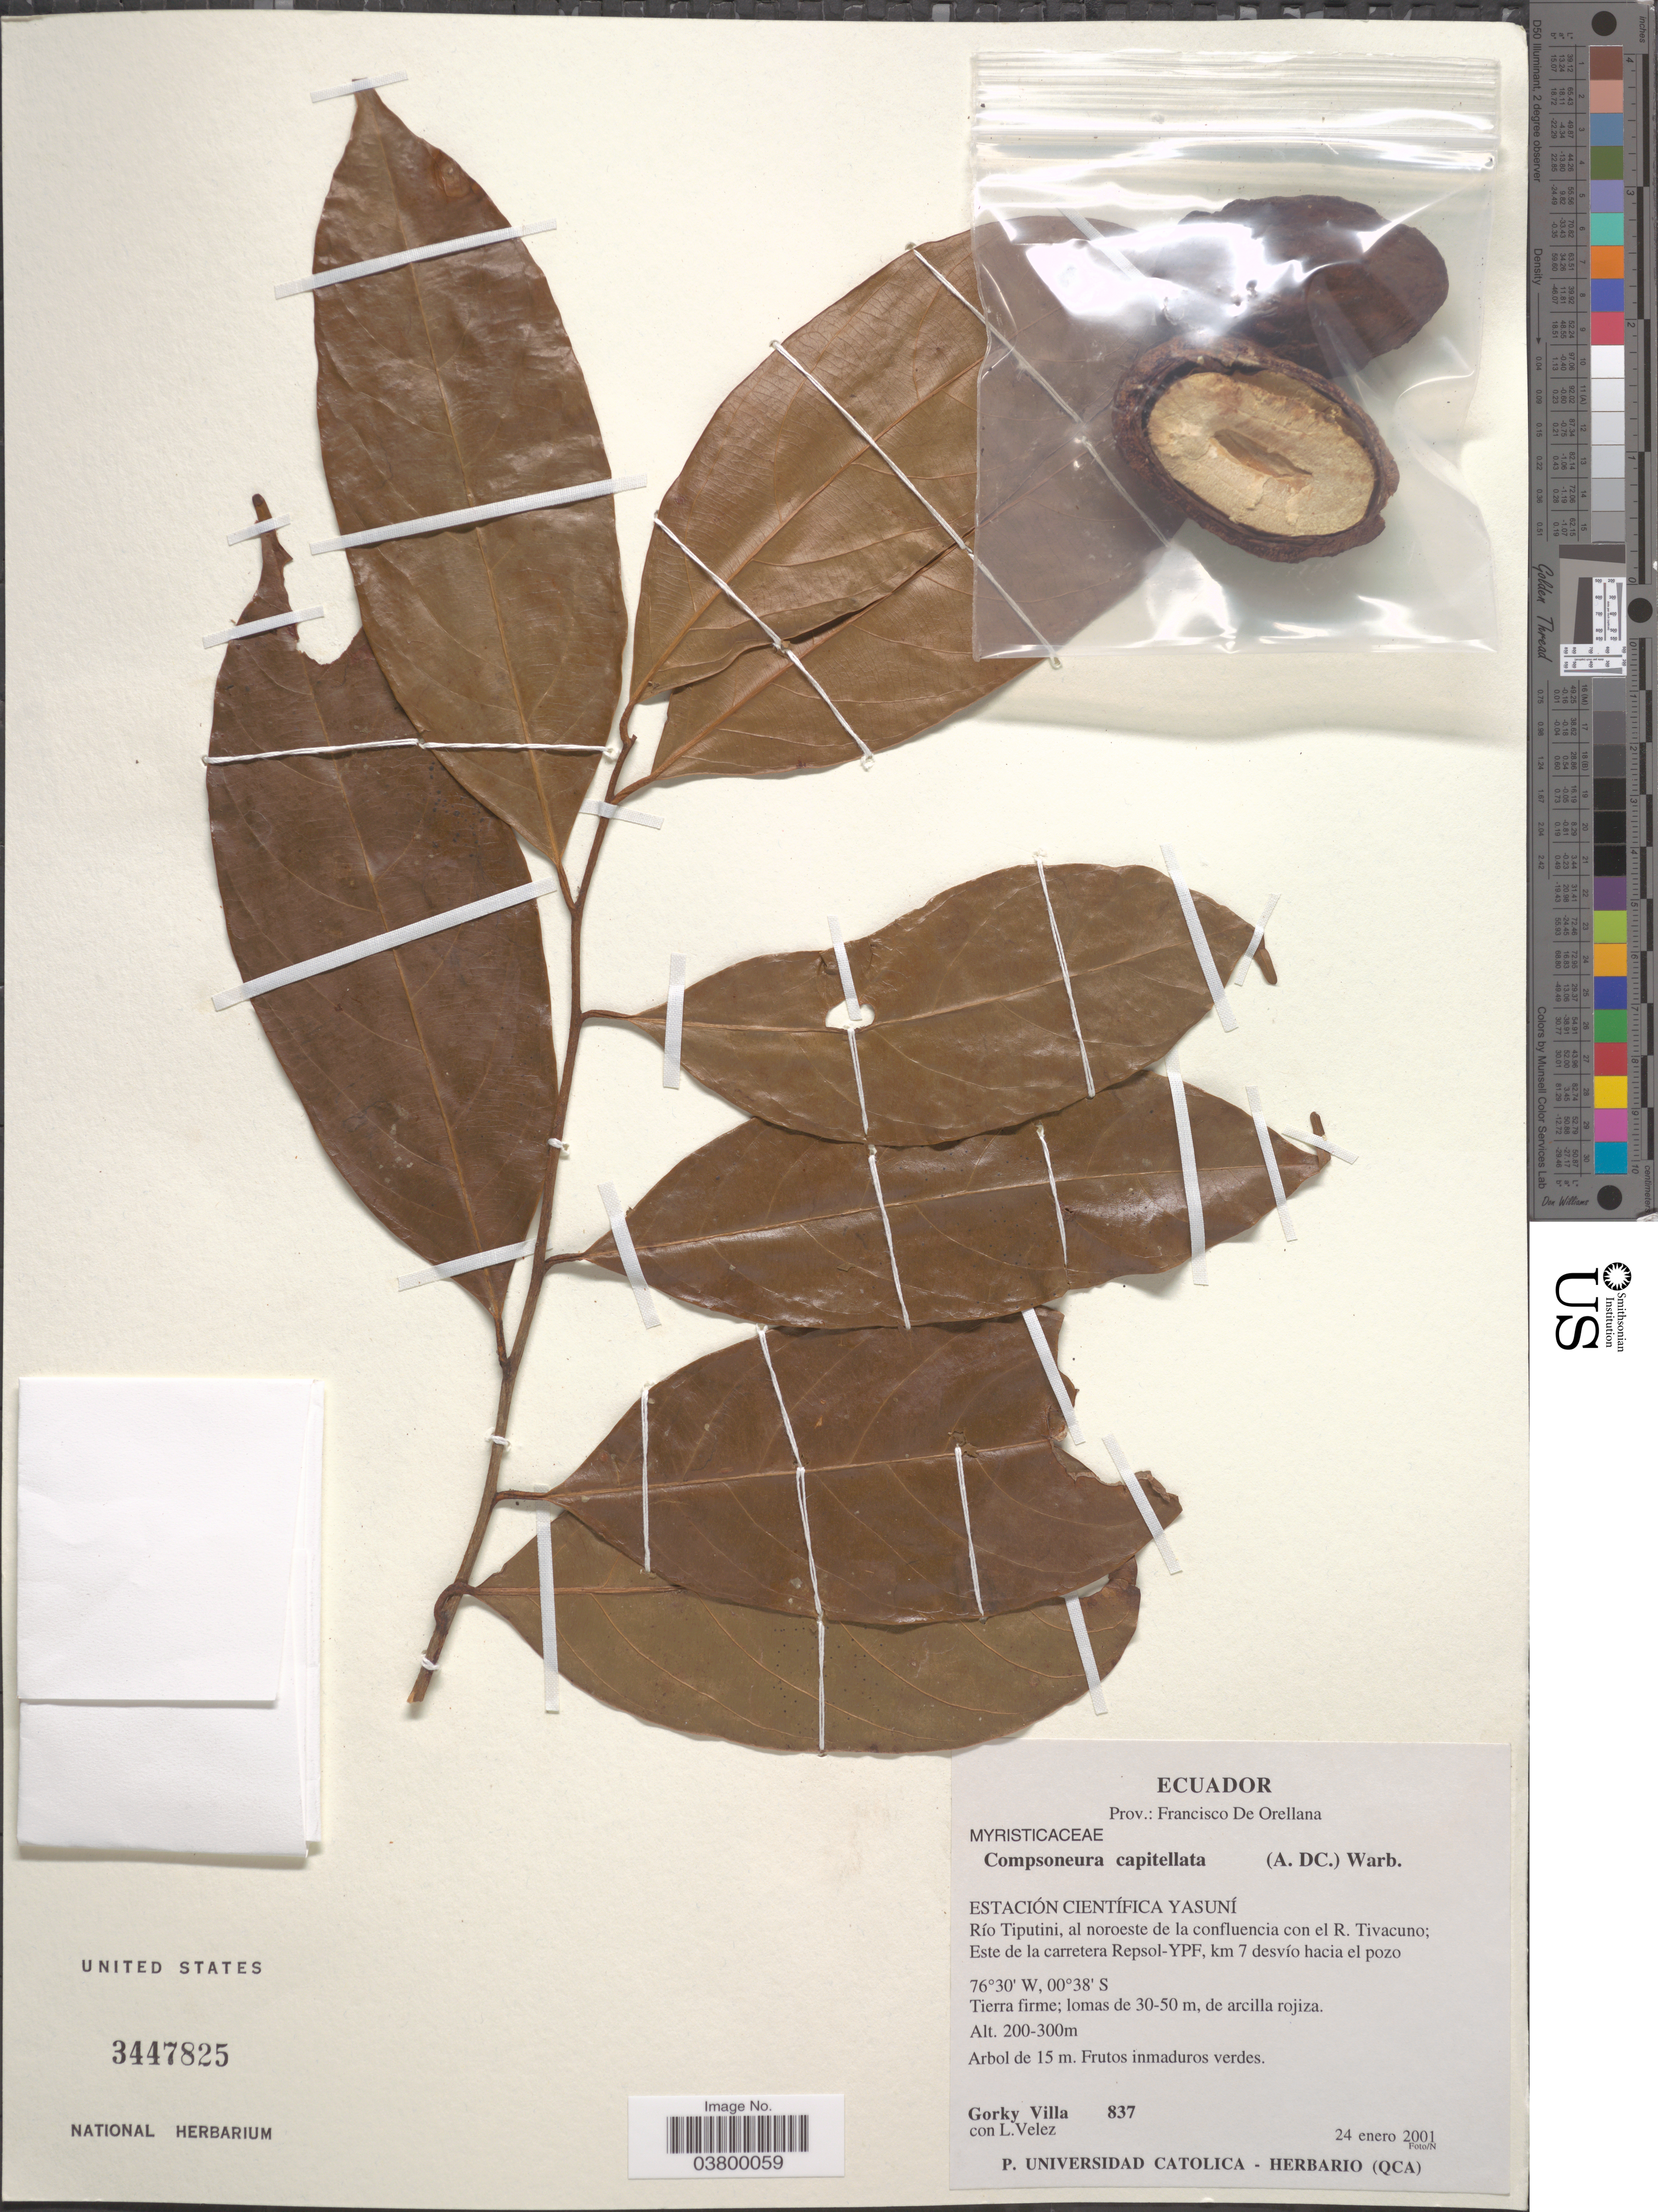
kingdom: Plantae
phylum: Tracheophyta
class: Magnoliopsida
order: Magnoliales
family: Myristicaceae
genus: Compsoneura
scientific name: Compsoneura capitellata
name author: (A. DC.) Warb.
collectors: G. Villa & L. Velez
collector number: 837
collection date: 2001-01-24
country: Ecuador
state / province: Orellana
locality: Francisco De Orellana. Estación Científica Yasuní. Río Tiputini, al noroeste de la confluencia con el R. Tivacuno; Este de la carretera Respol-YPF, km 7 desvío hacia el pozo.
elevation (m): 200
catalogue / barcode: US 3447825